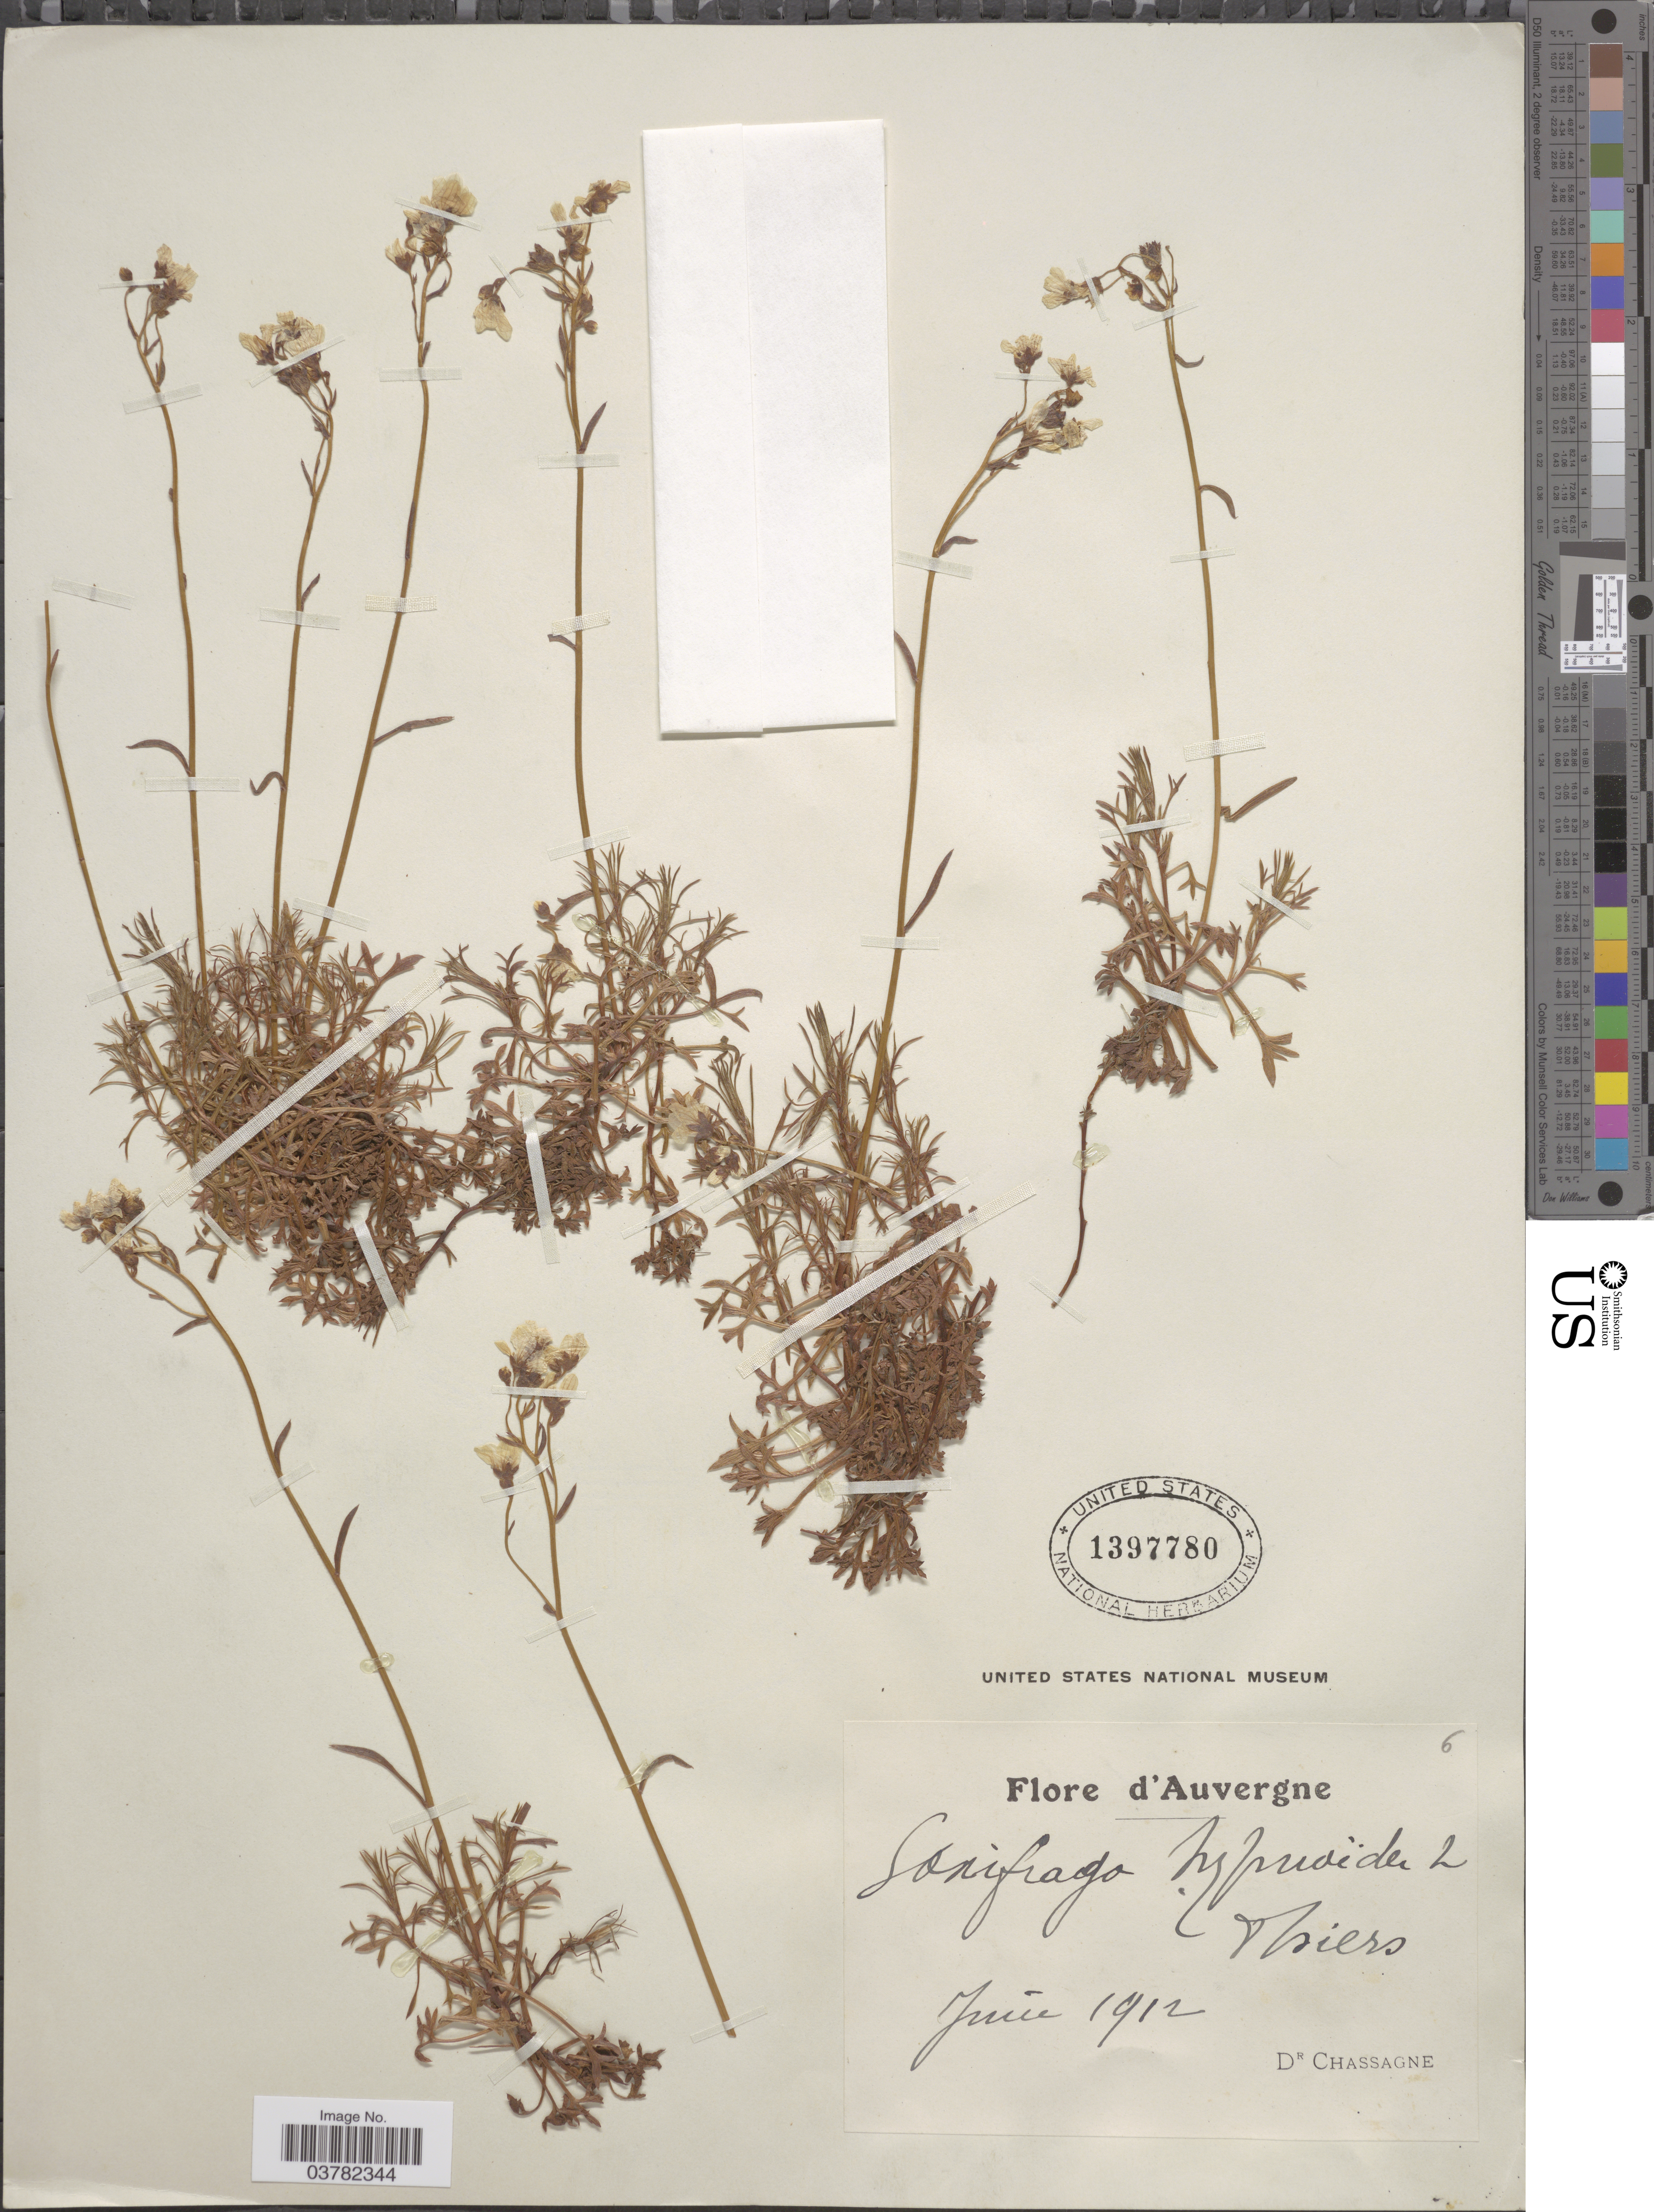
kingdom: Plantae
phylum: Tracheophyta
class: Magnoliopsida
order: Saxifragales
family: Saxifragaceae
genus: Saxifraga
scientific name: Saxifraga hypnoides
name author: L.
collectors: Chassagne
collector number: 6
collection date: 1912-06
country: France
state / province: Auvergne-Rhône-Alpes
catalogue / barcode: US 1397780